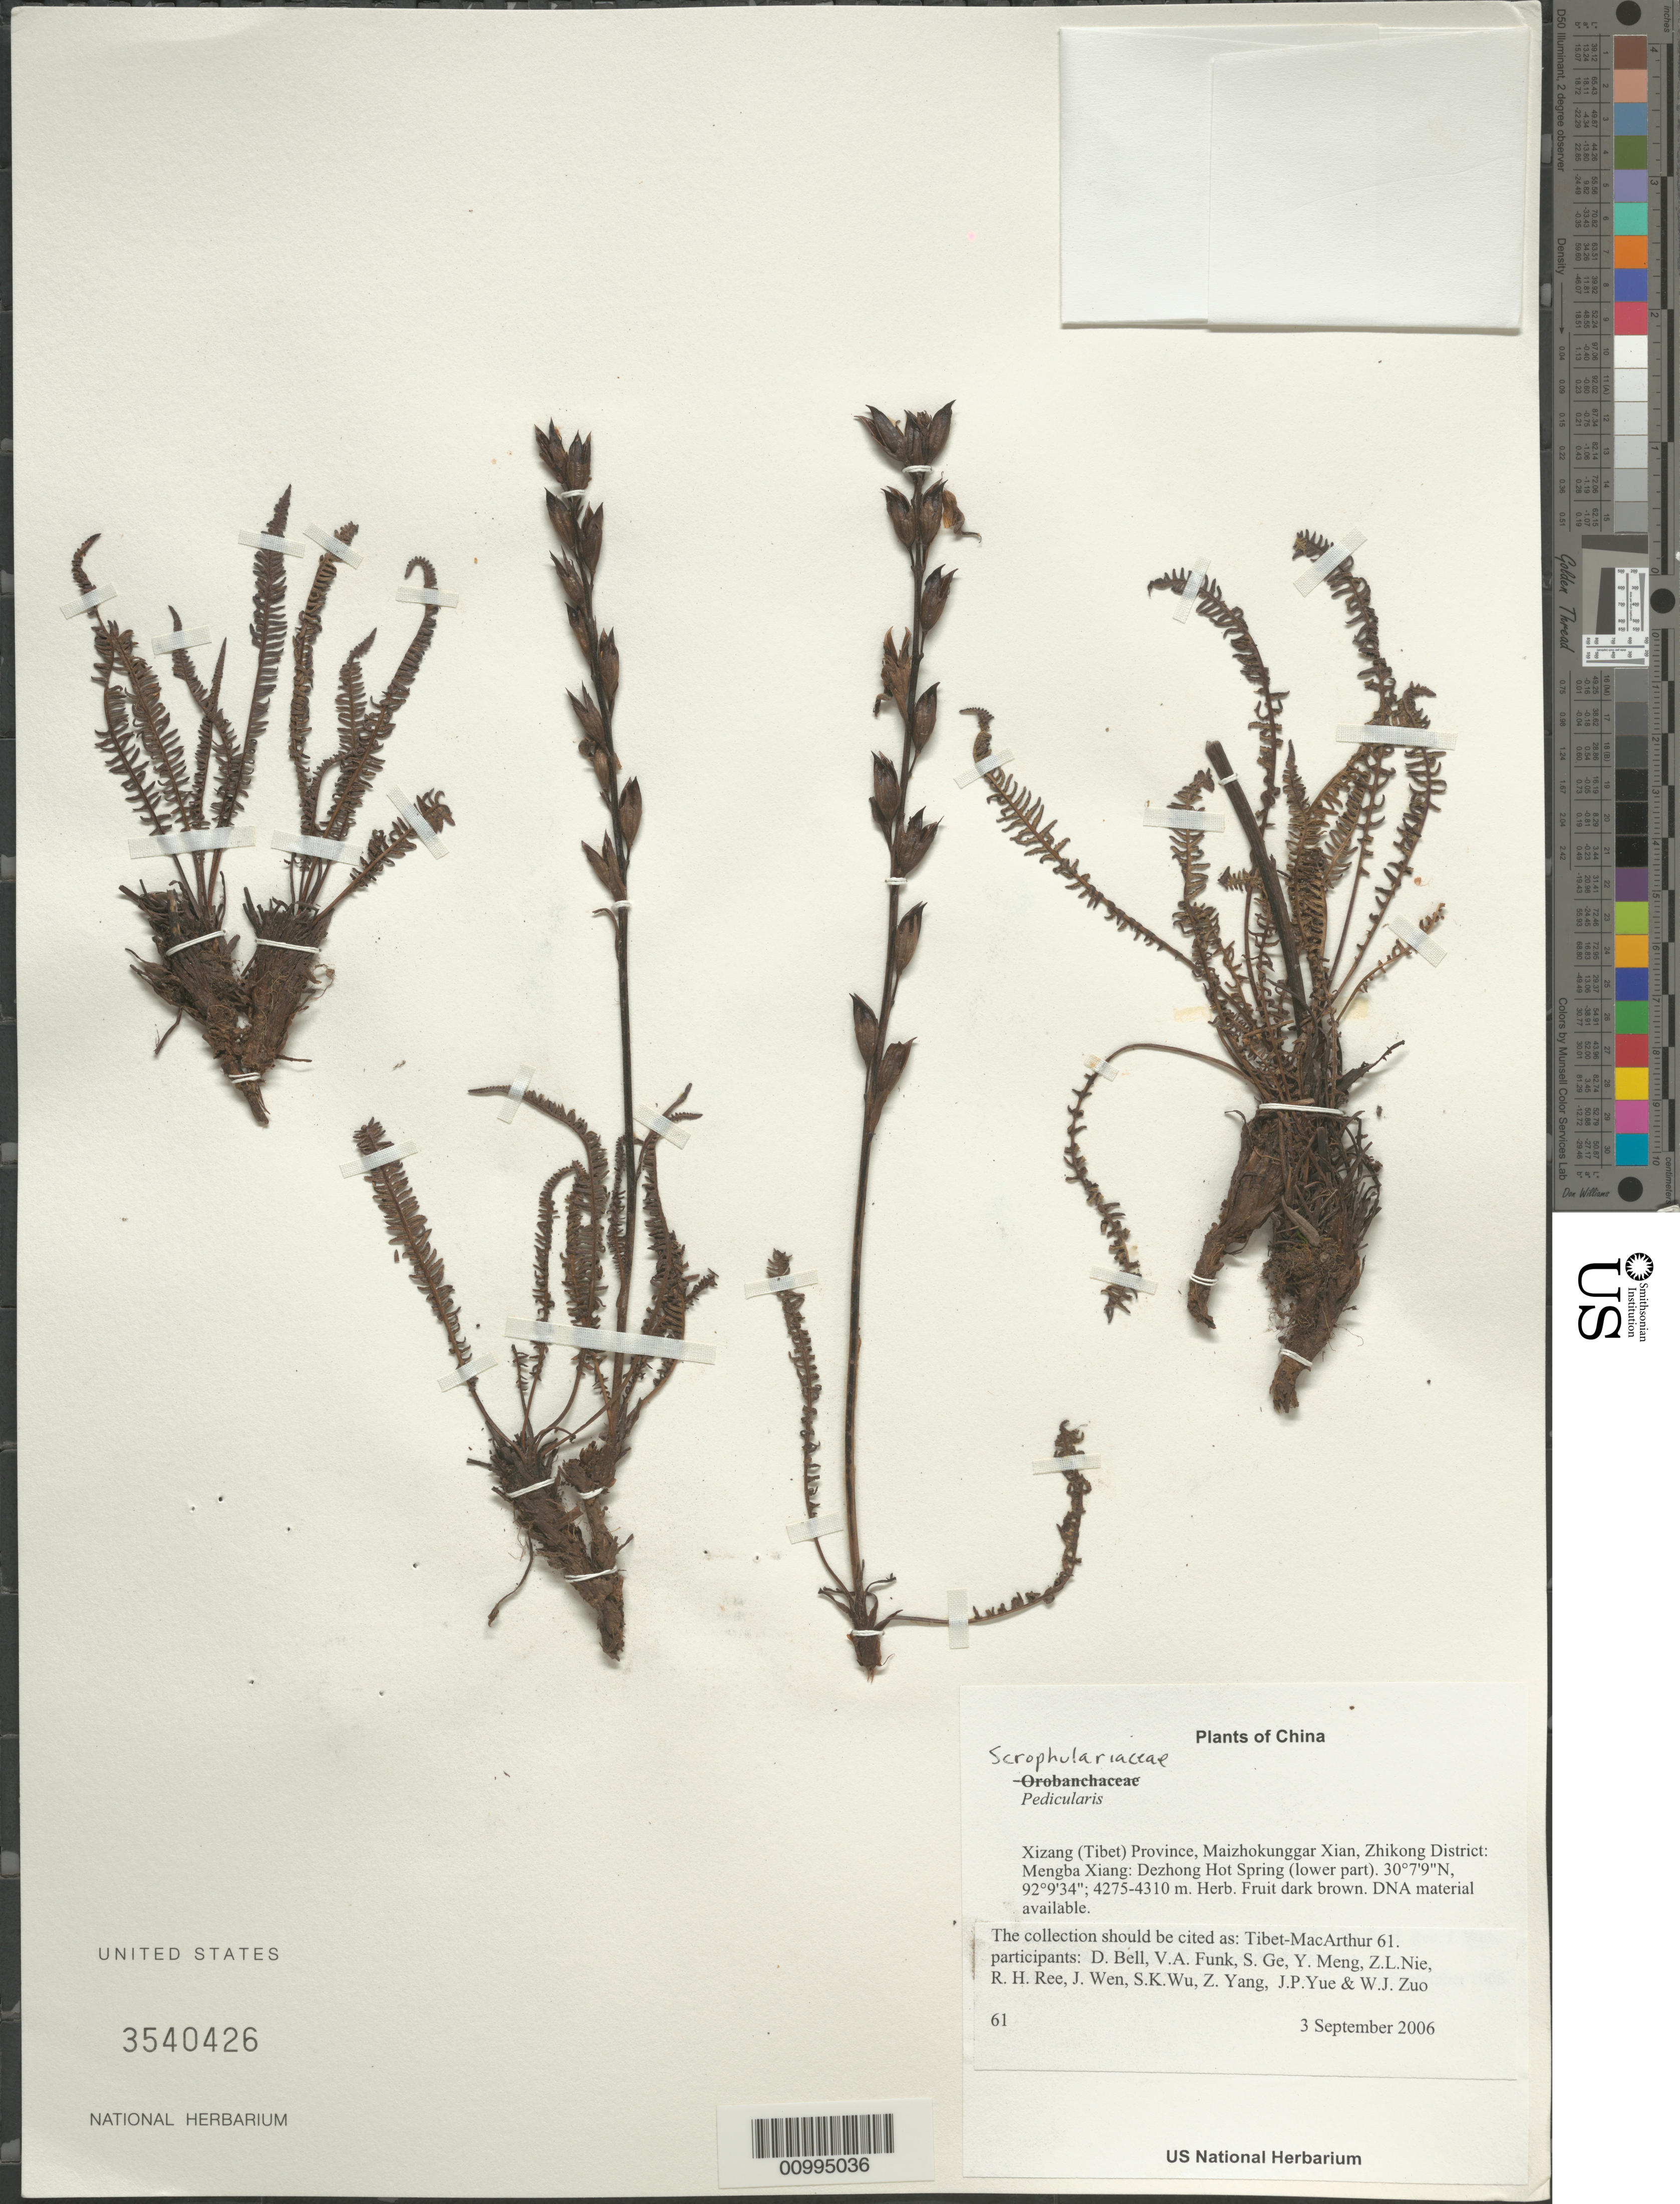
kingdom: Plantae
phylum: Tracheophyta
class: Magnoliopsida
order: Lamiales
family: Orobanchaceae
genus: Pedicularis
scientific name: Pedicularis sp.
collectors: Tibet-MacArthur, D. A. Bell, V. Funk, S. Ge, Y. Meng, Z. Nie, R. Ree, J. Wen, S. K. Wu, Z. Yang, J. Yue & W. Zuo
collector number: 61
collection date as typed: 03 Sep 2006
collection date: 2006-09-03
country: China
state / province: Xizang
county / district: Maizhokunggar Xian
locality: Zhikong District: Mengba Xiang:Dezhong Hot Spring (lower part).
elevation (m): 4275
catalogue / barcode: US 3540426